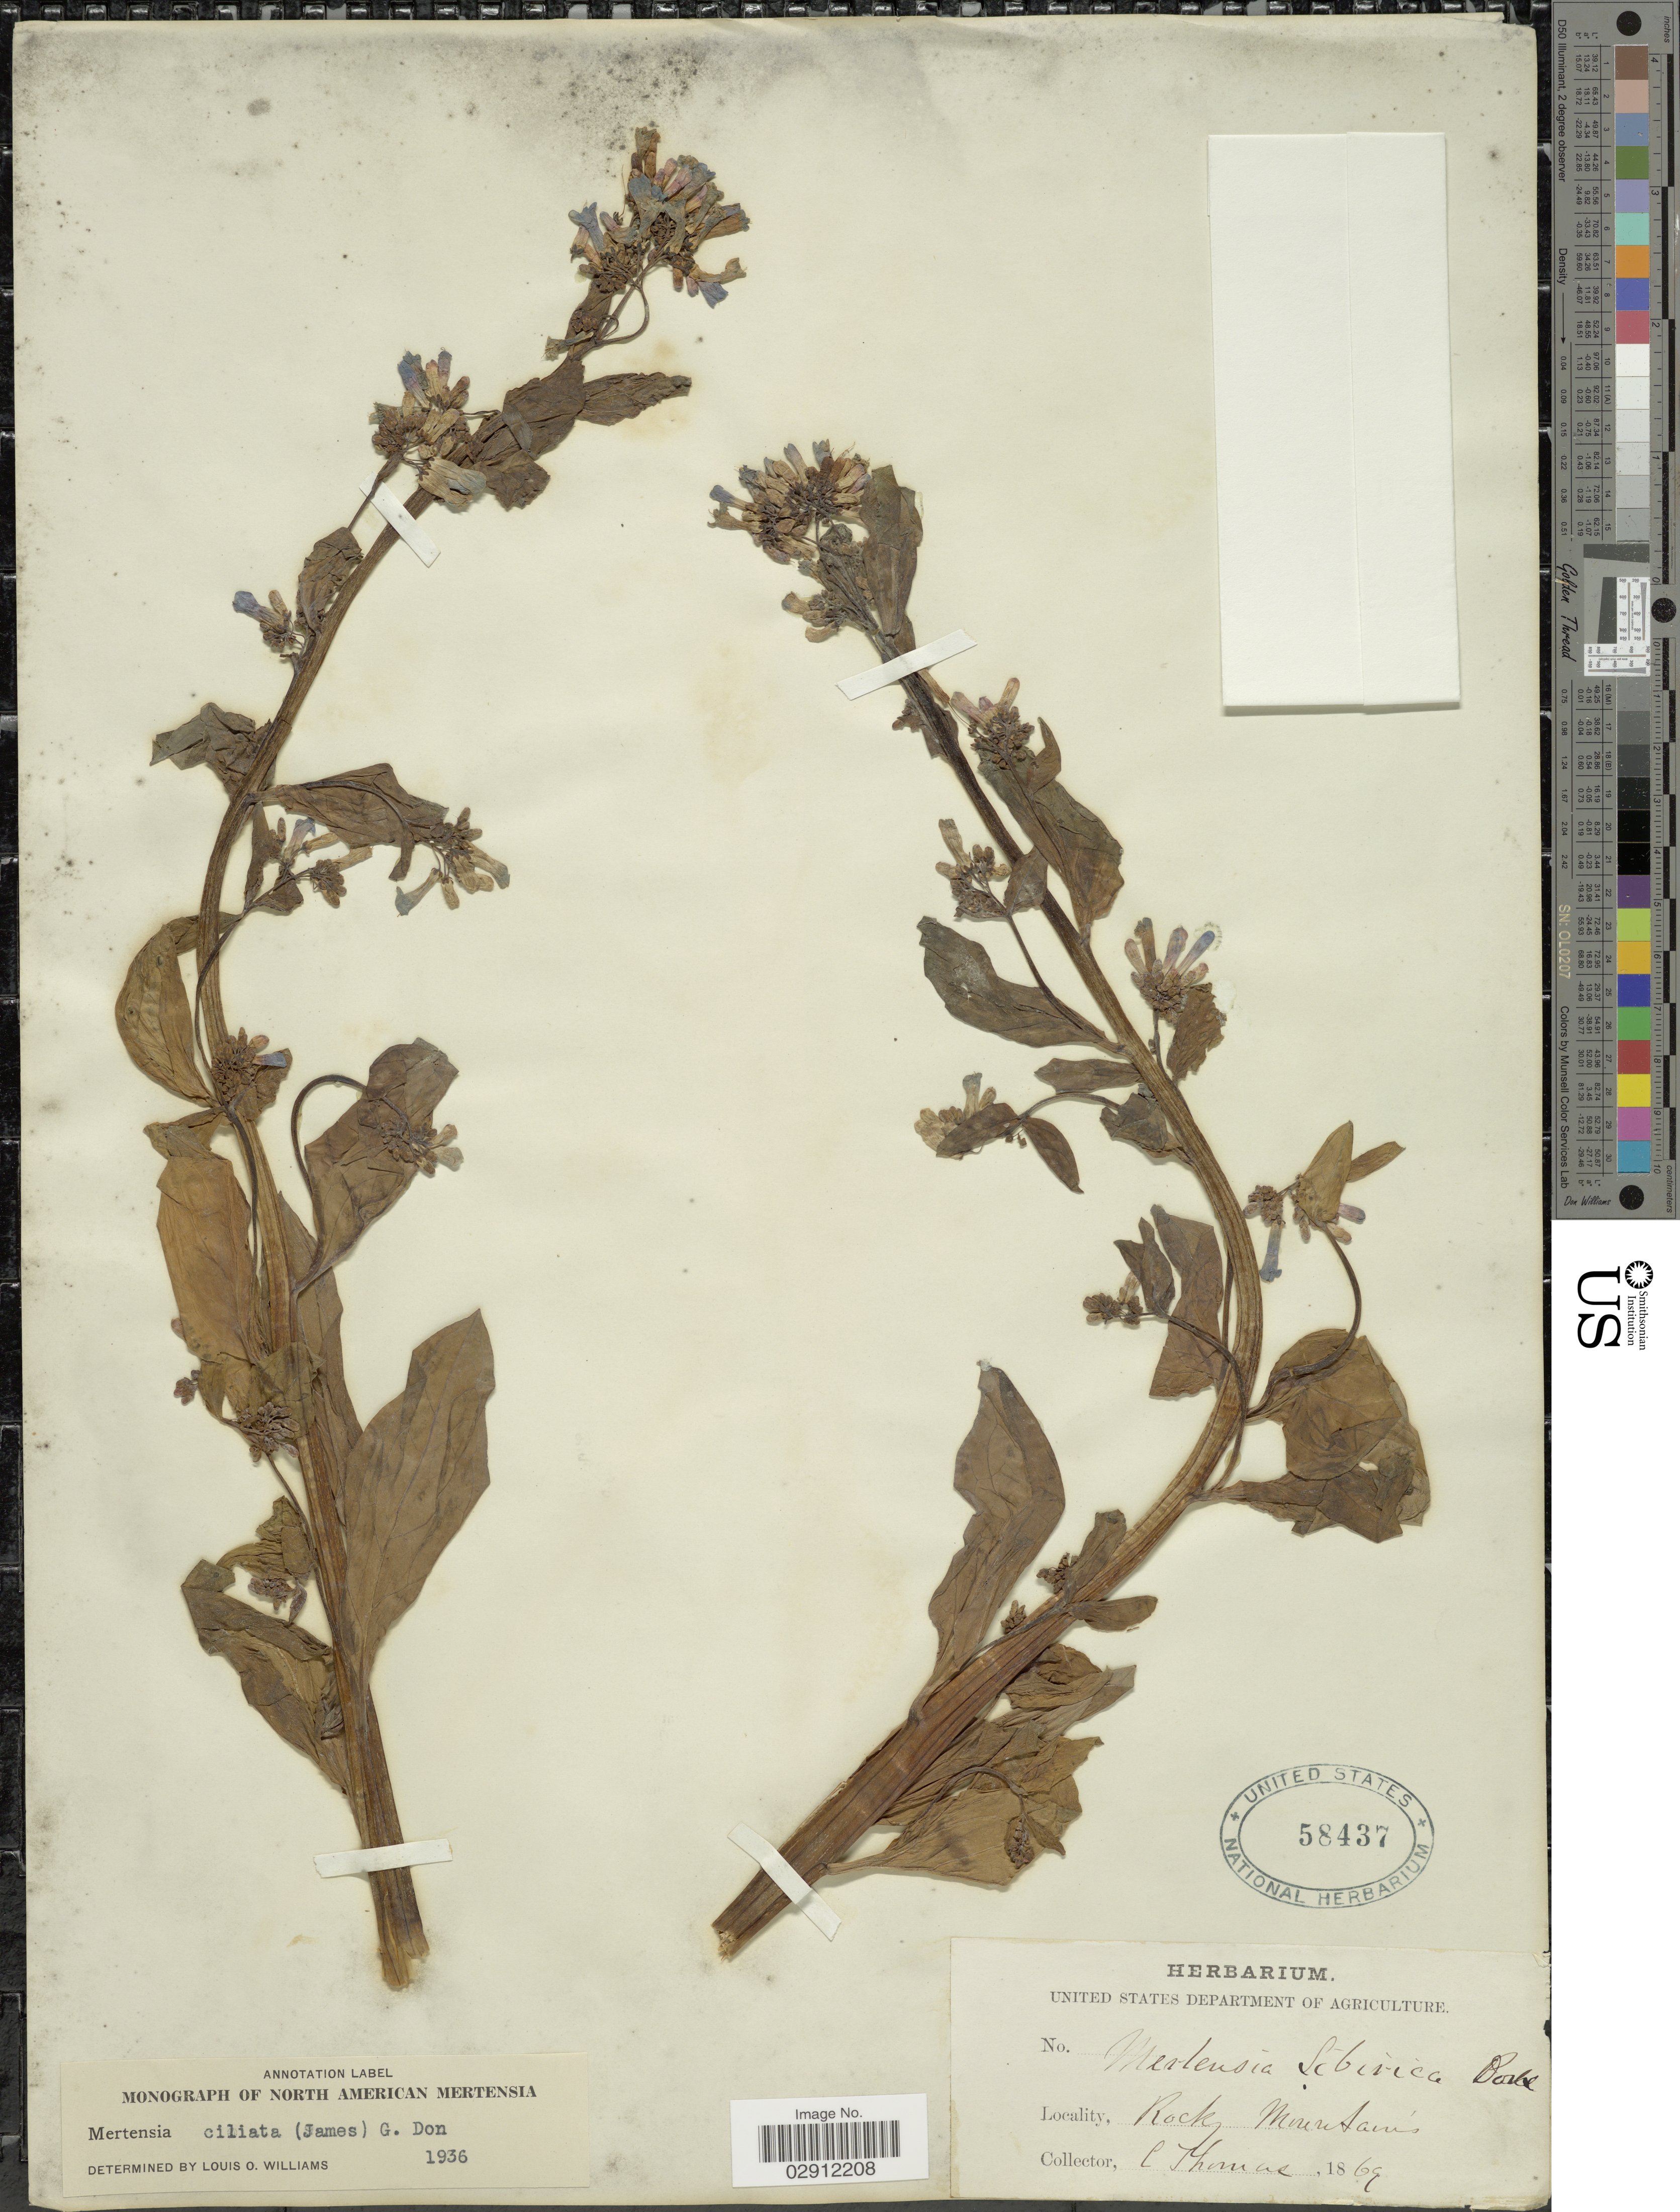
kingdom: Plantae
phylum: Tracheophyta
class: Magnoliopsida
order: Boraginales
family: Boraginaceae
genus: Mertensia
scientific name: Mertensia ciliata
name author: (James) G. Don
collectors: C. Thomas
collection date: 1869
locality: Rocky Mountains.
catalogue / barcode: US 58437